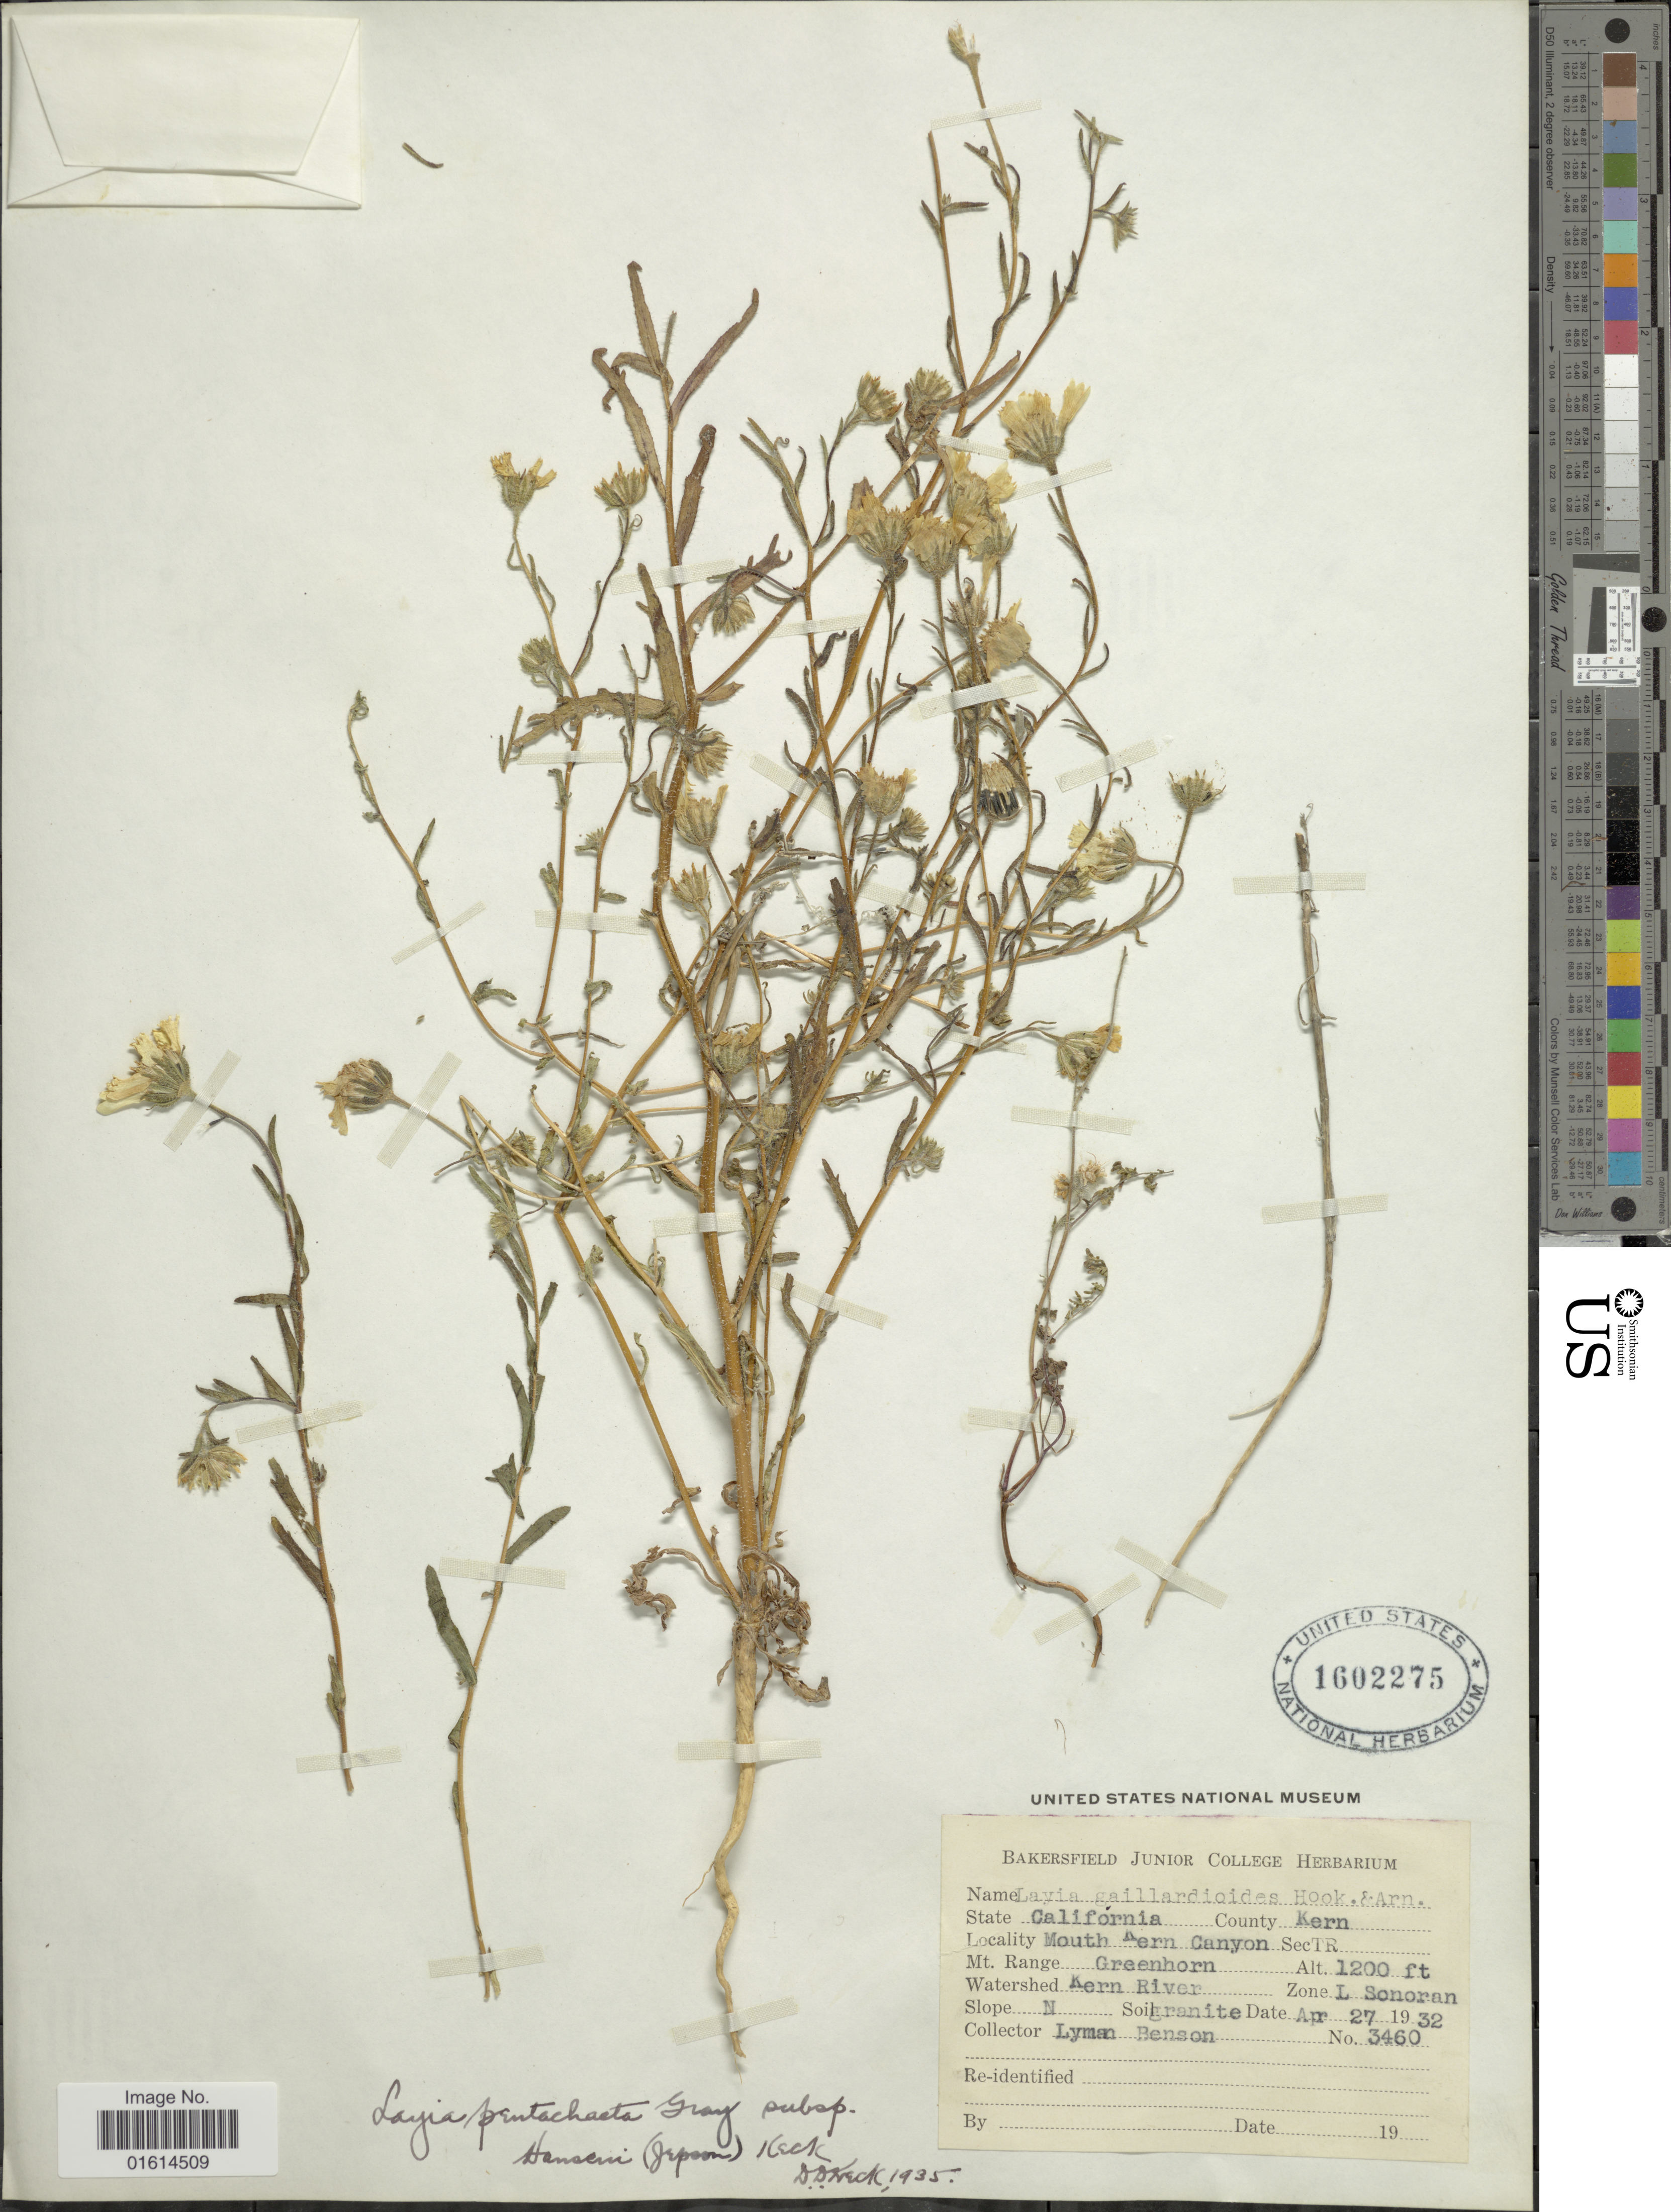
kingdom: Plantae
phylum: Tracheophyta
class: Magnoliopsida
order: Asterales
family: Asteraceae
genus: Layia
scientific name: Layia pentachaeta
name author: A. Gray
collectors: L. D. Benson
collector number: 3460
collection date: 1932-04-27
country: United States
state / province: California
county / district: Kern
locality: State California, County Kern, Mouth Kern Canyon, Greenhorn, Kern River, L. Sonoran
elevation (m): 366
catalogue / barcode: US 1602275